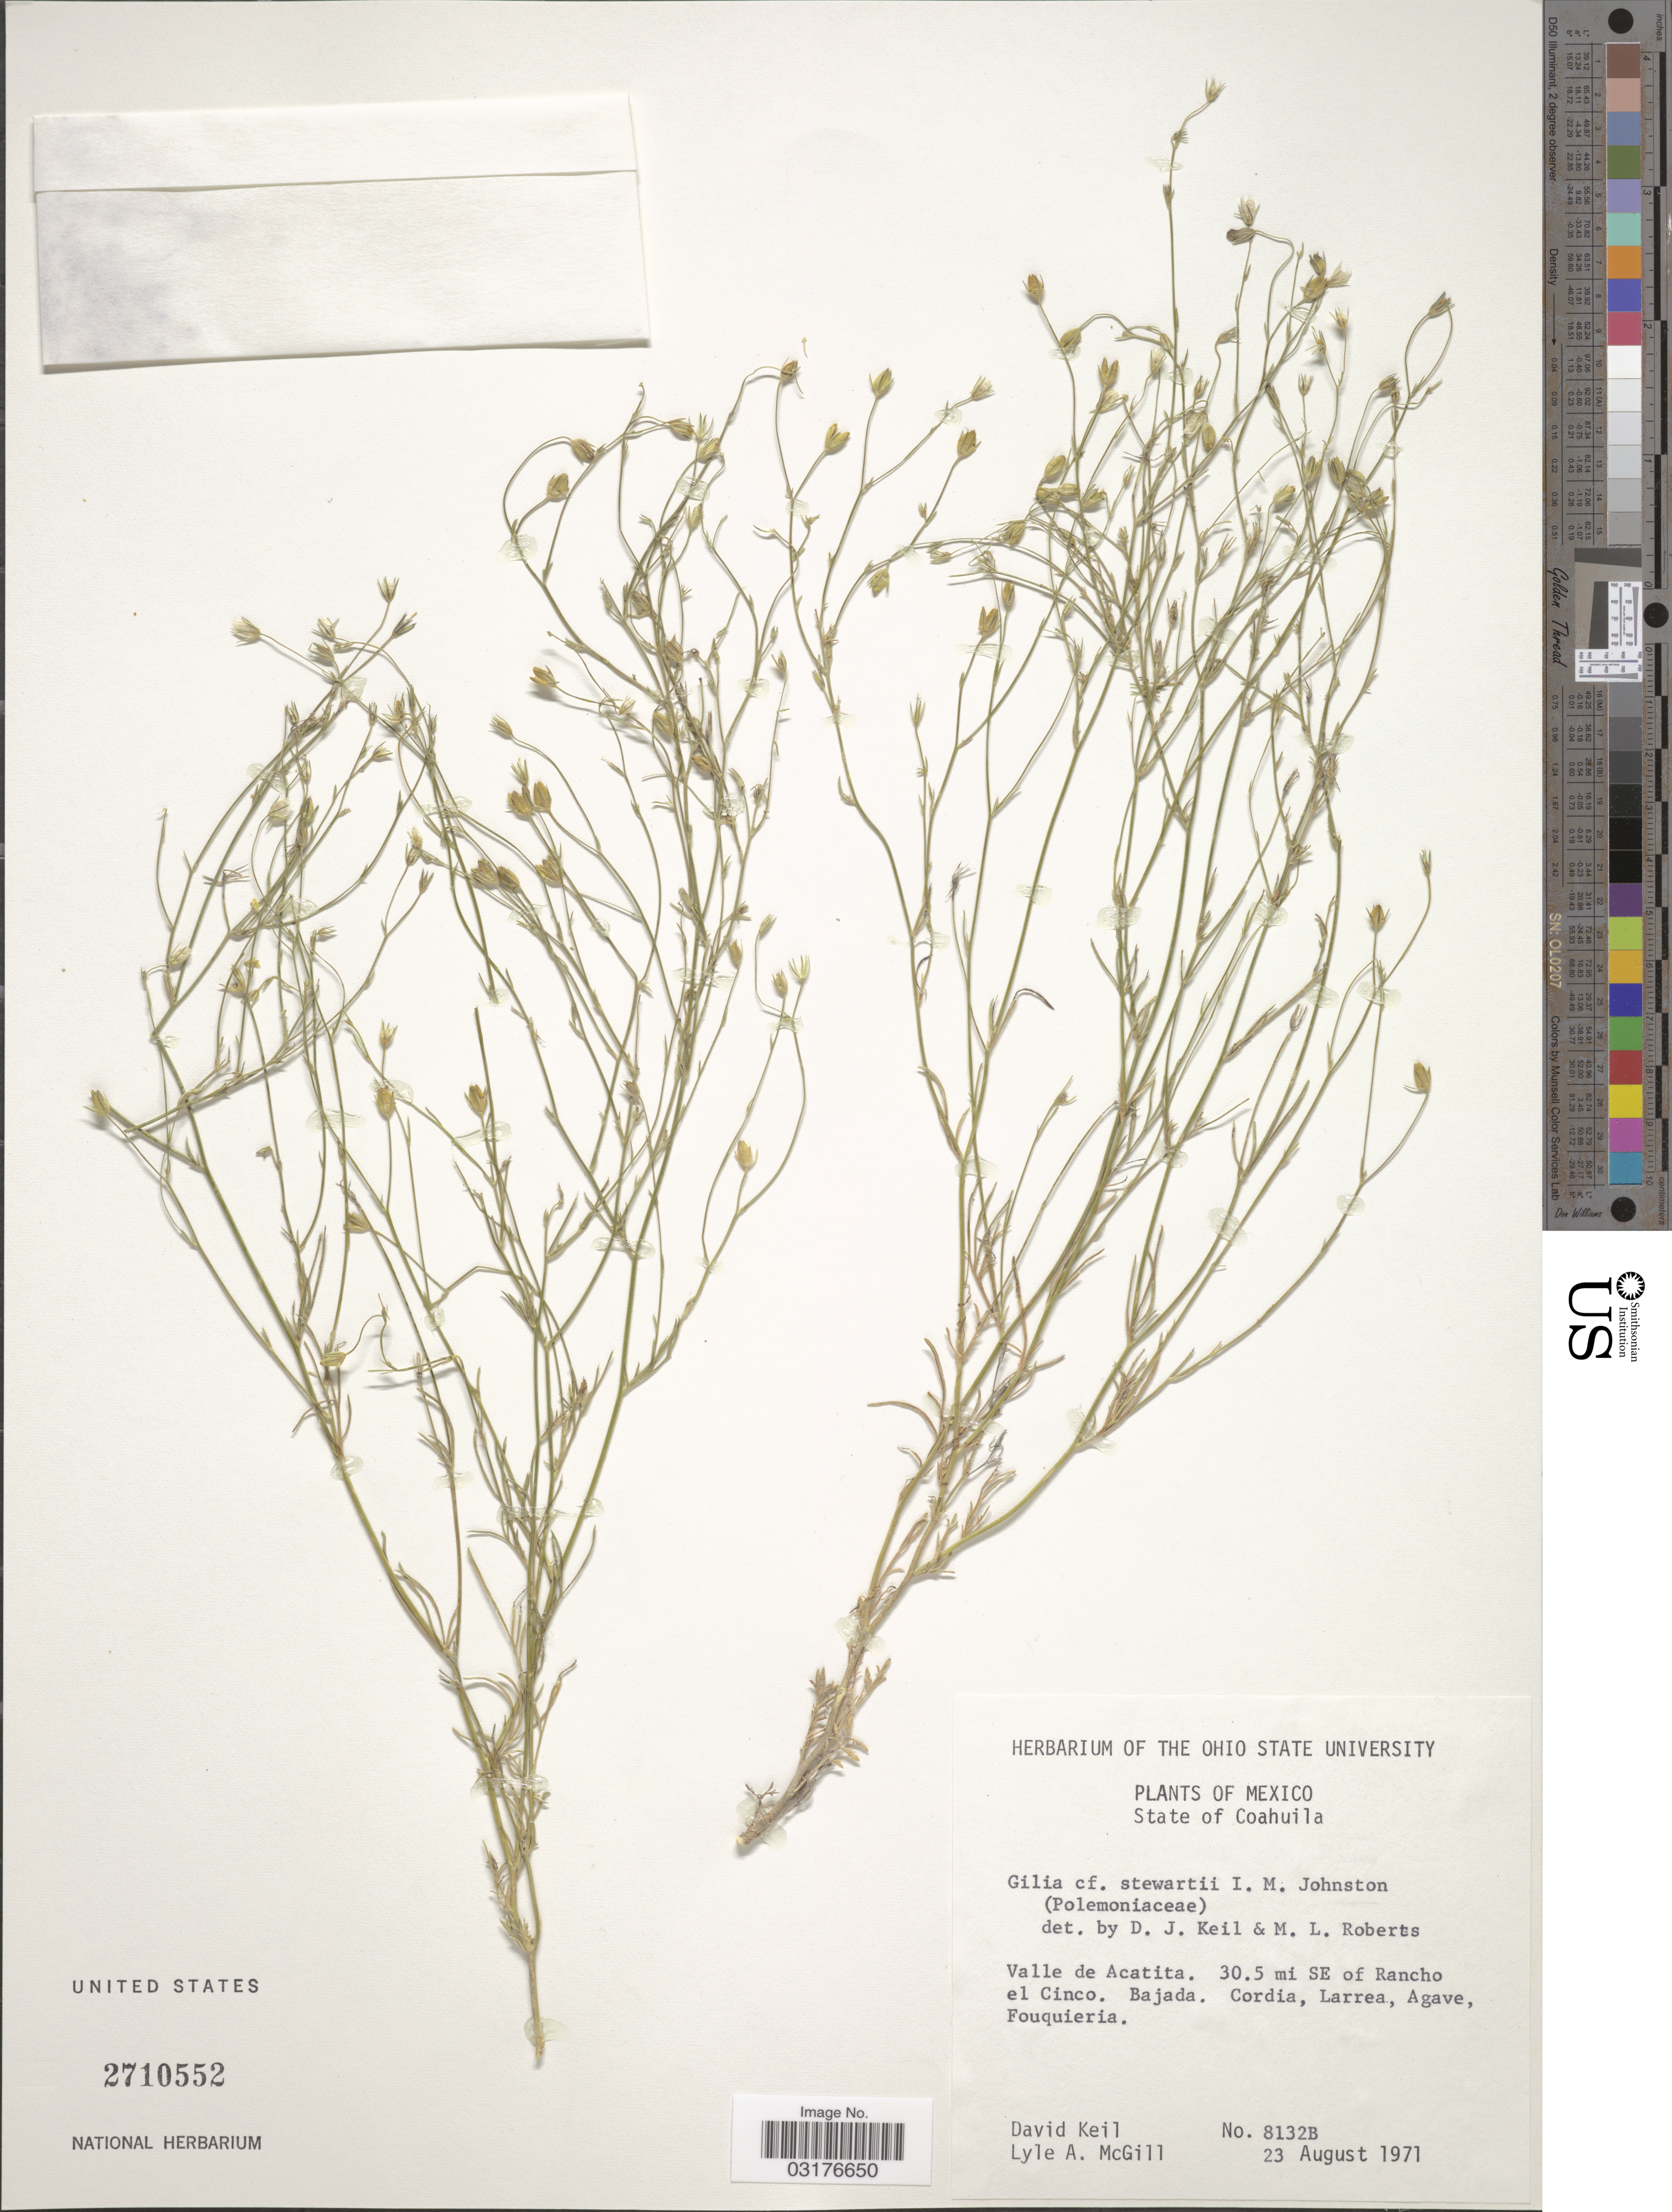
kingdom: Plantae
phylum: Tracheophyta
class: Magnoliopsida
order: Ericales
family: Polemoniaceae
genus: Giliastrum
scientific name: Giliastrum stewartii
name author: (I.M. Johnst.) J.M. Porter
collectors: D. J. Keil & L. McGill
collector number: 8132B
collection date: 1971-08-23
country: Mexico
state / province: Coahuila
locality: Valle de Acatita, 30.5 mi SE of Rancho el Cinco.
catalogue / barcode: US 2710552